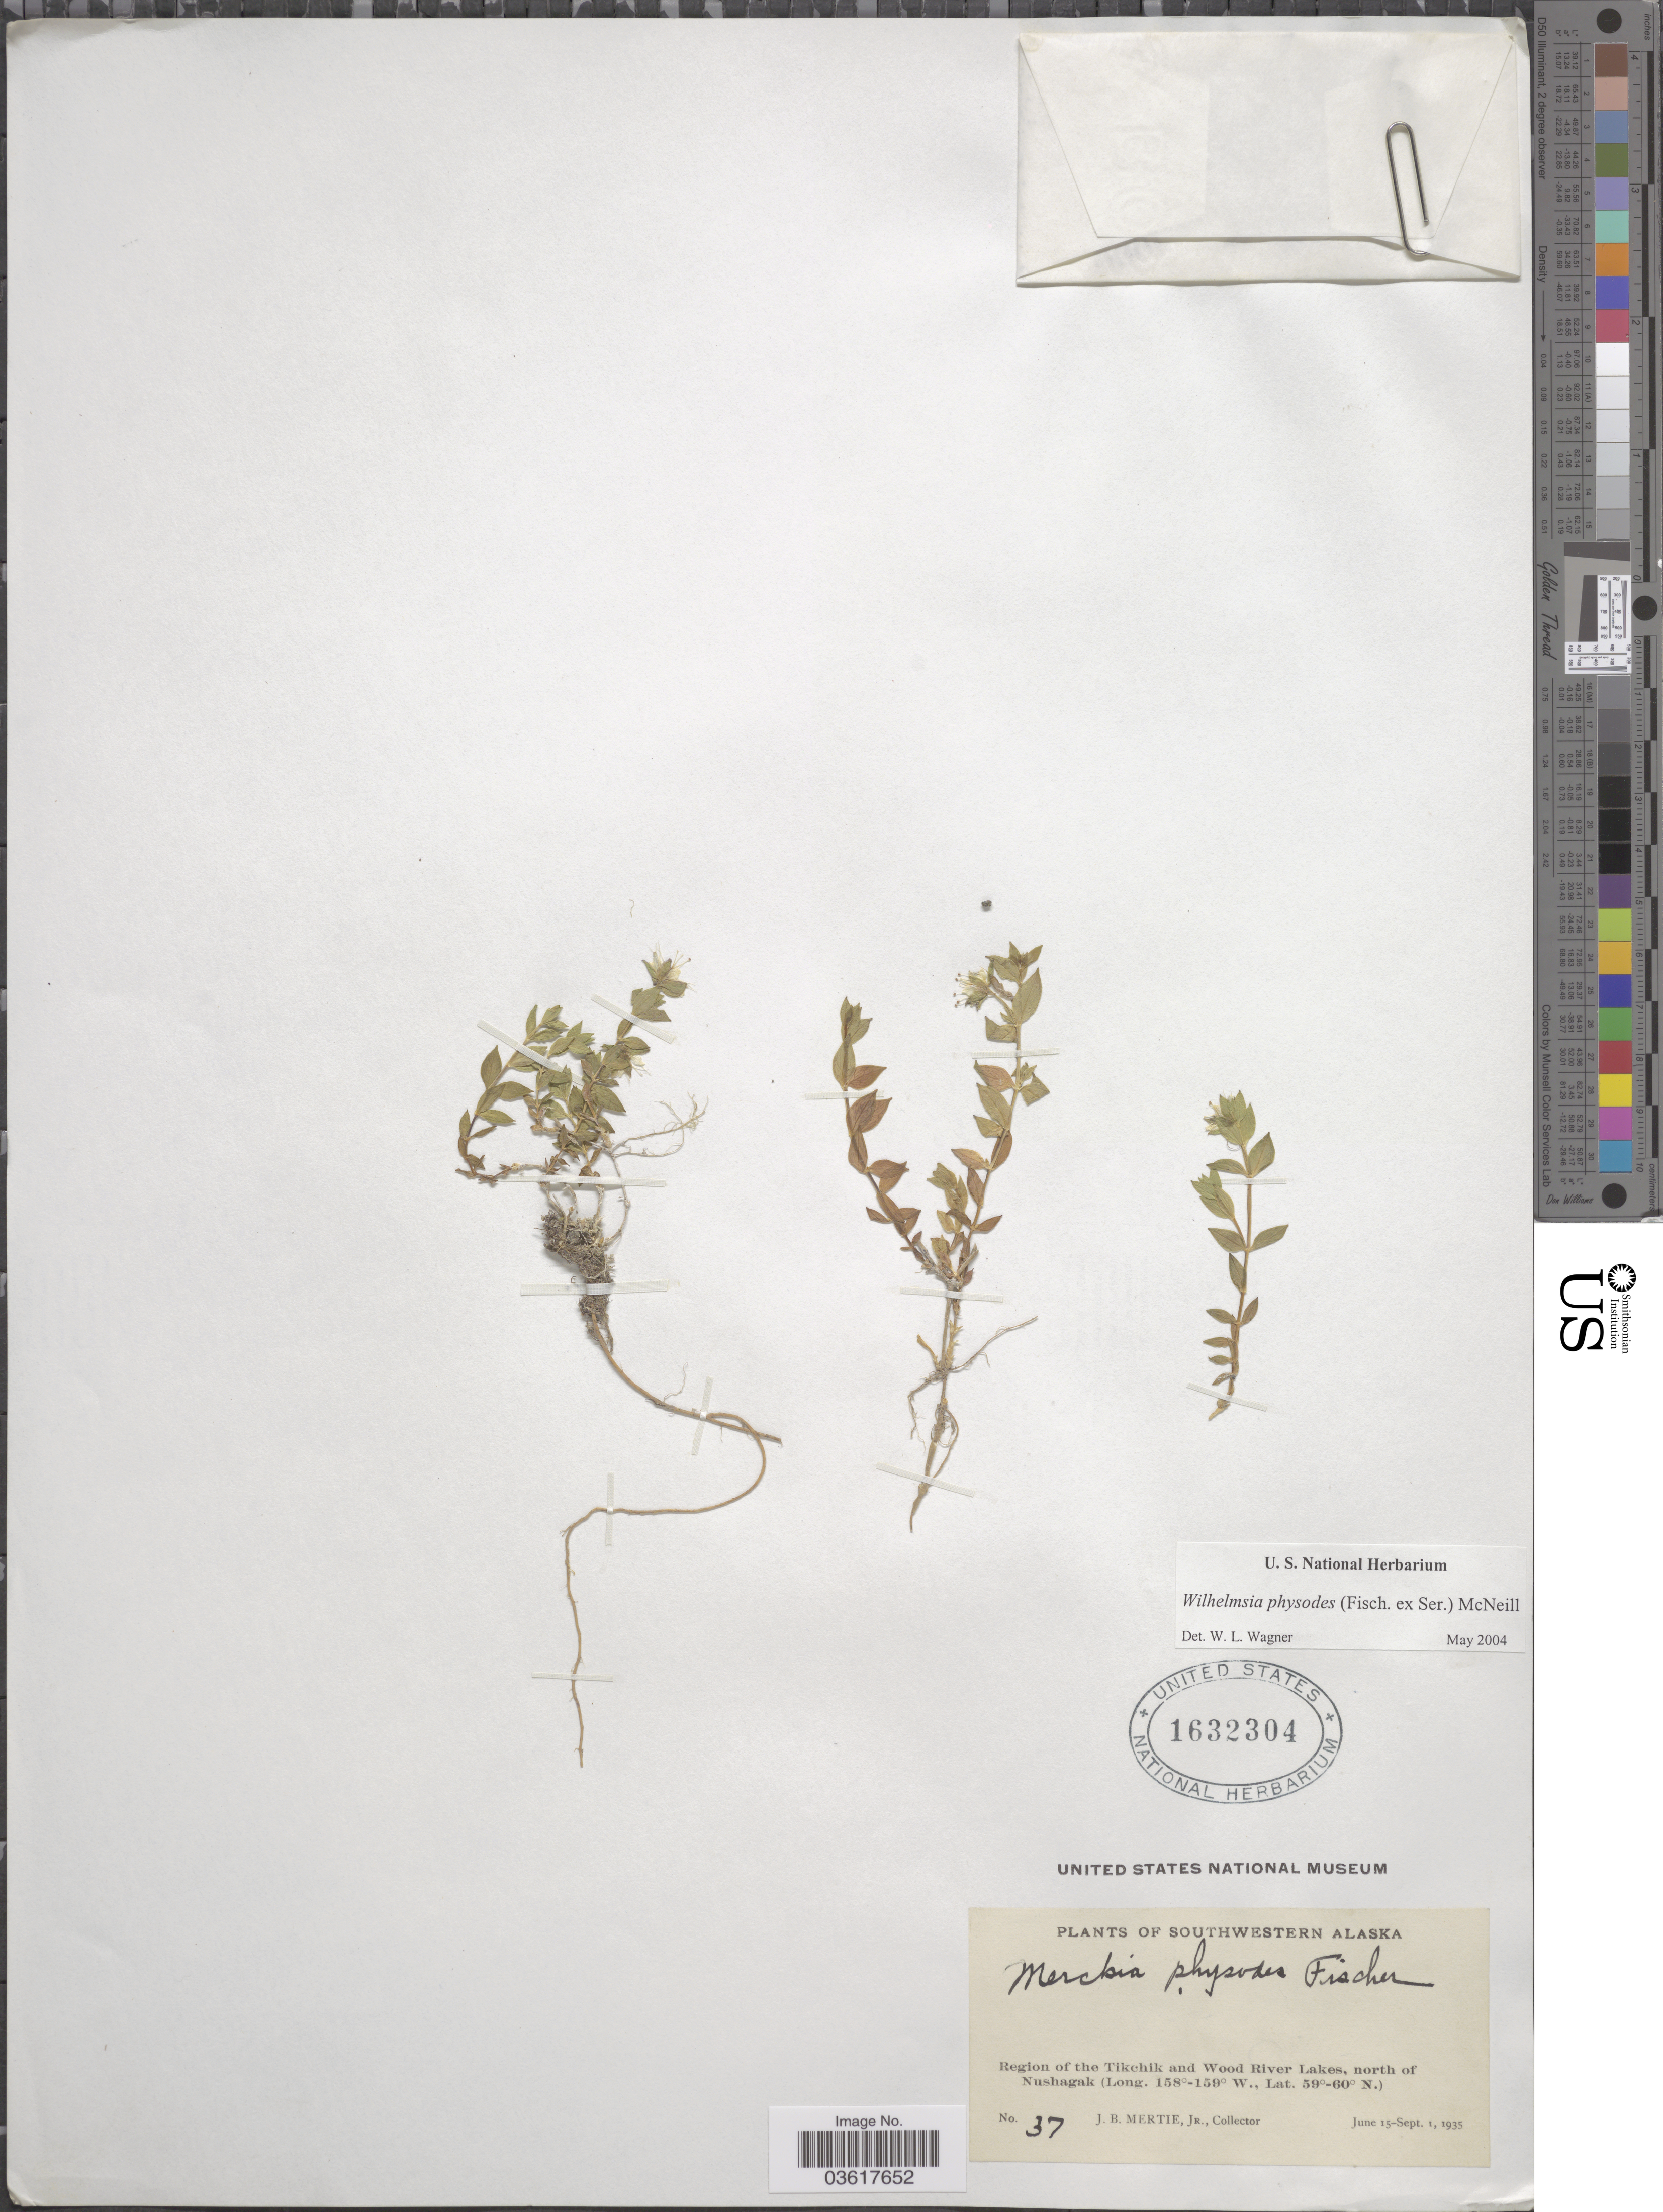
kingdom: Plantae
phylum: Tracheophyta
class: Magnoliopsida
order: Caryophyllales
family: Caryophyllaceae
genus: Wilhelmsia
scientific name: Wilhelmsia sp.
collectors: J. Mertie Jr.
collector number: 37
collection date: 1935-06-15/1935-09-01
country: United States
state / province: Alaska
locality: Southwestern Alaska. Region of the Tikchik and Wood River Lakes, north of Nushagak.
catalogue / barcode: US 1632304